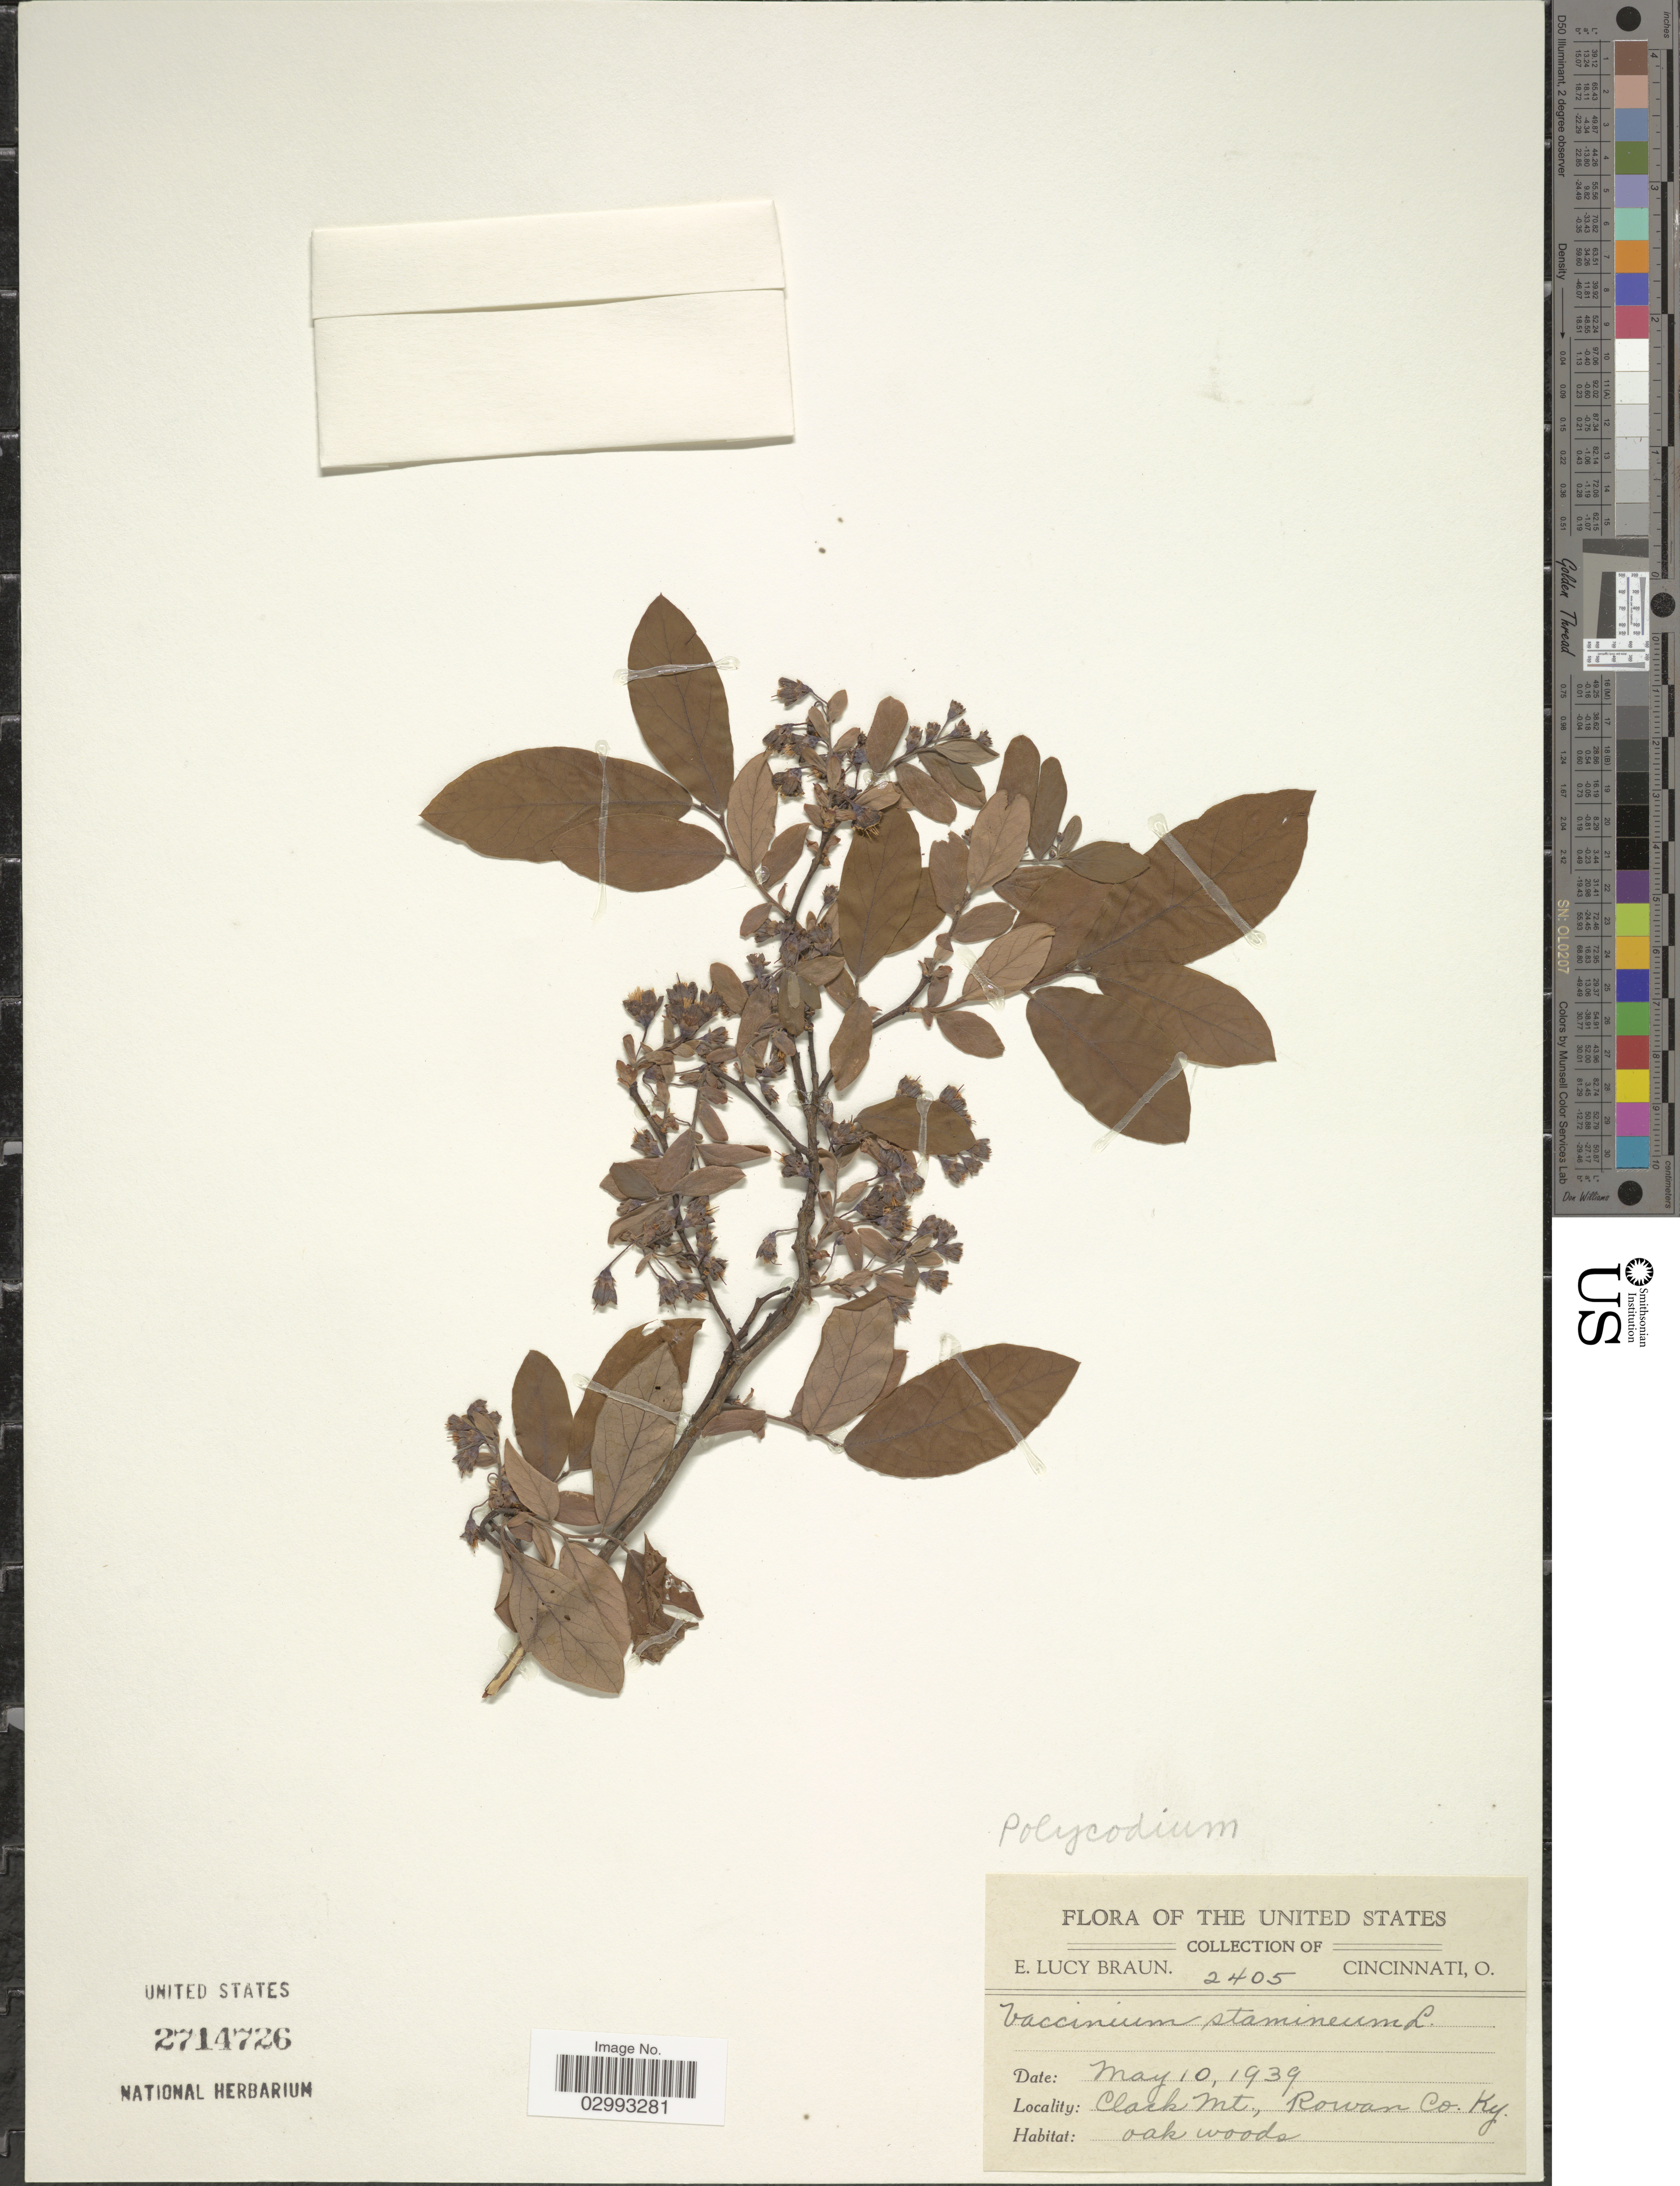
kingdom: Plantae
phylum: Tracheophyta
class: Magnoliopsida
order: Ericales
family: Ericaceae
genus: Polycodium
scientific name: Polycodium stamineum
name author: (L.) Greene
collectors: E. L. Braun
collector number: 2405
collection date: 1939-05-10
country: United States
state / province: Kentucky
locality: Clack Mt., Rowan Co.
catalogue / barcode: US 2714726